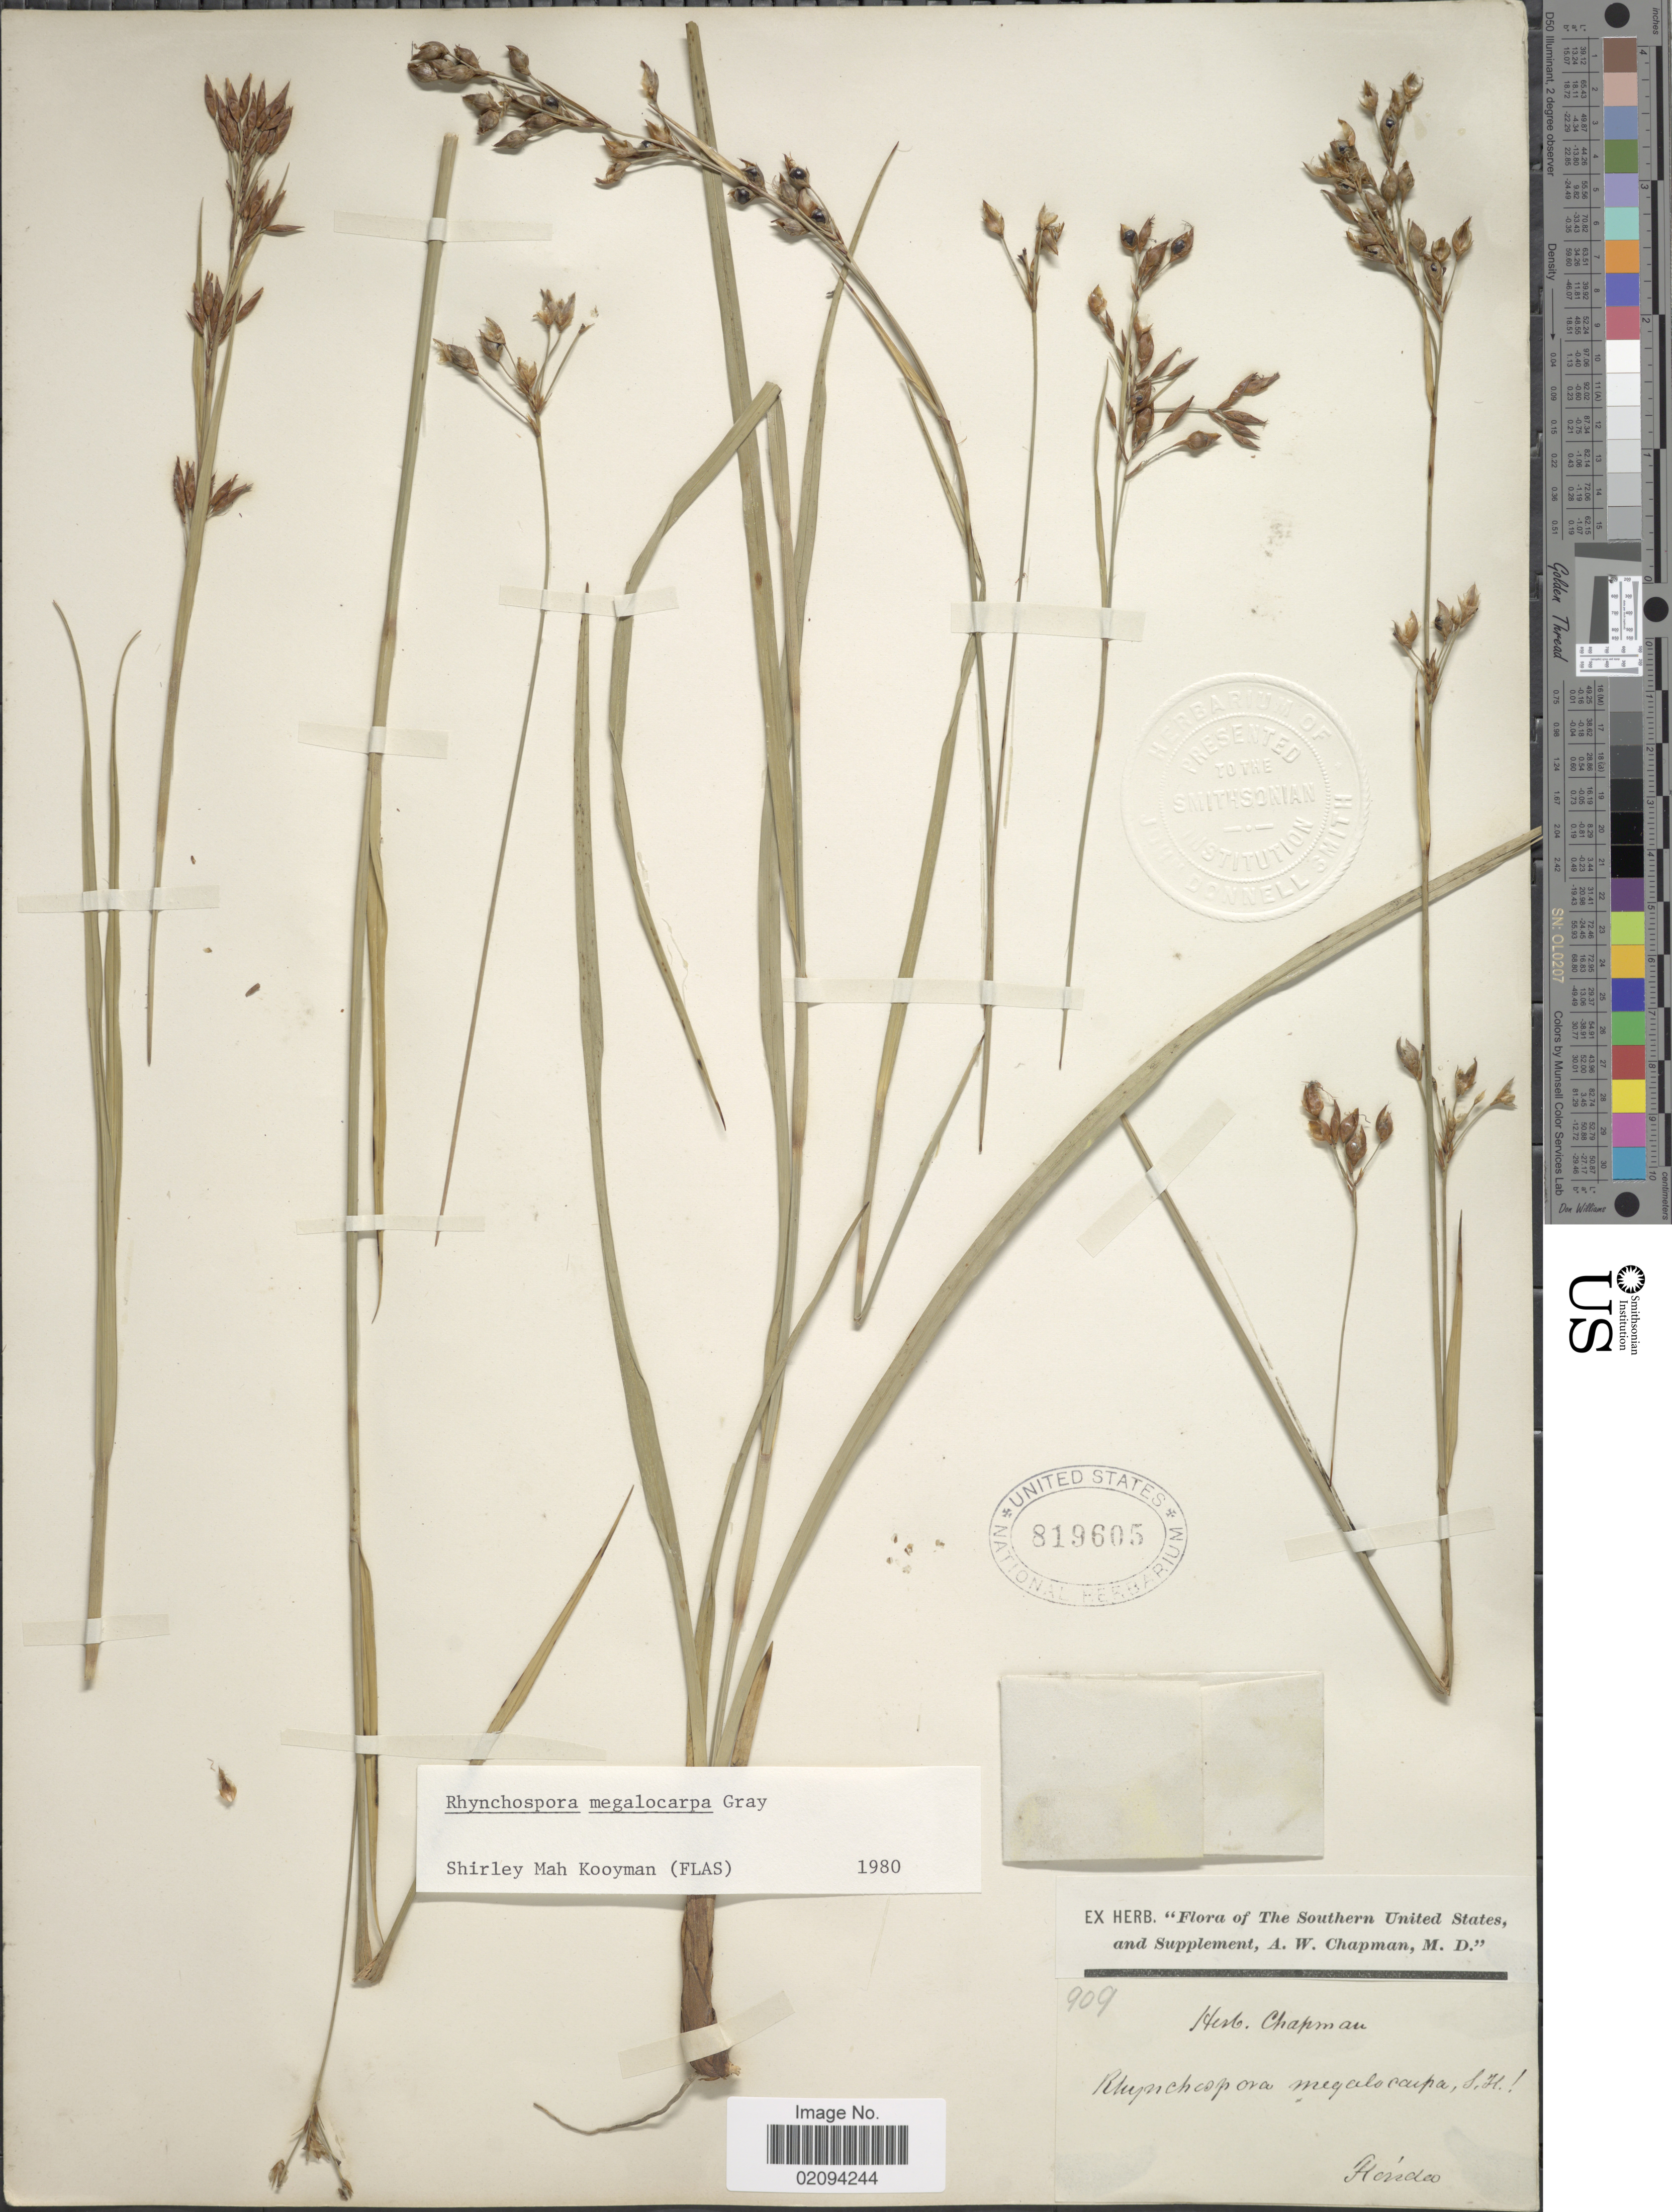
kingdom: Plantae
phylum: Tracheophyta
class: Liliopsida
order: Poales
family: Cyperaceae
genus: Rhynchospora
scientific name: Rhynchospora megalocarpa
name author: A. Gray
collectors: A. W. Chapman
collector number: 909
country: United States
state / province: Florida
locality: Southern United States, and Supplement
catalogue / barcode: US 819605